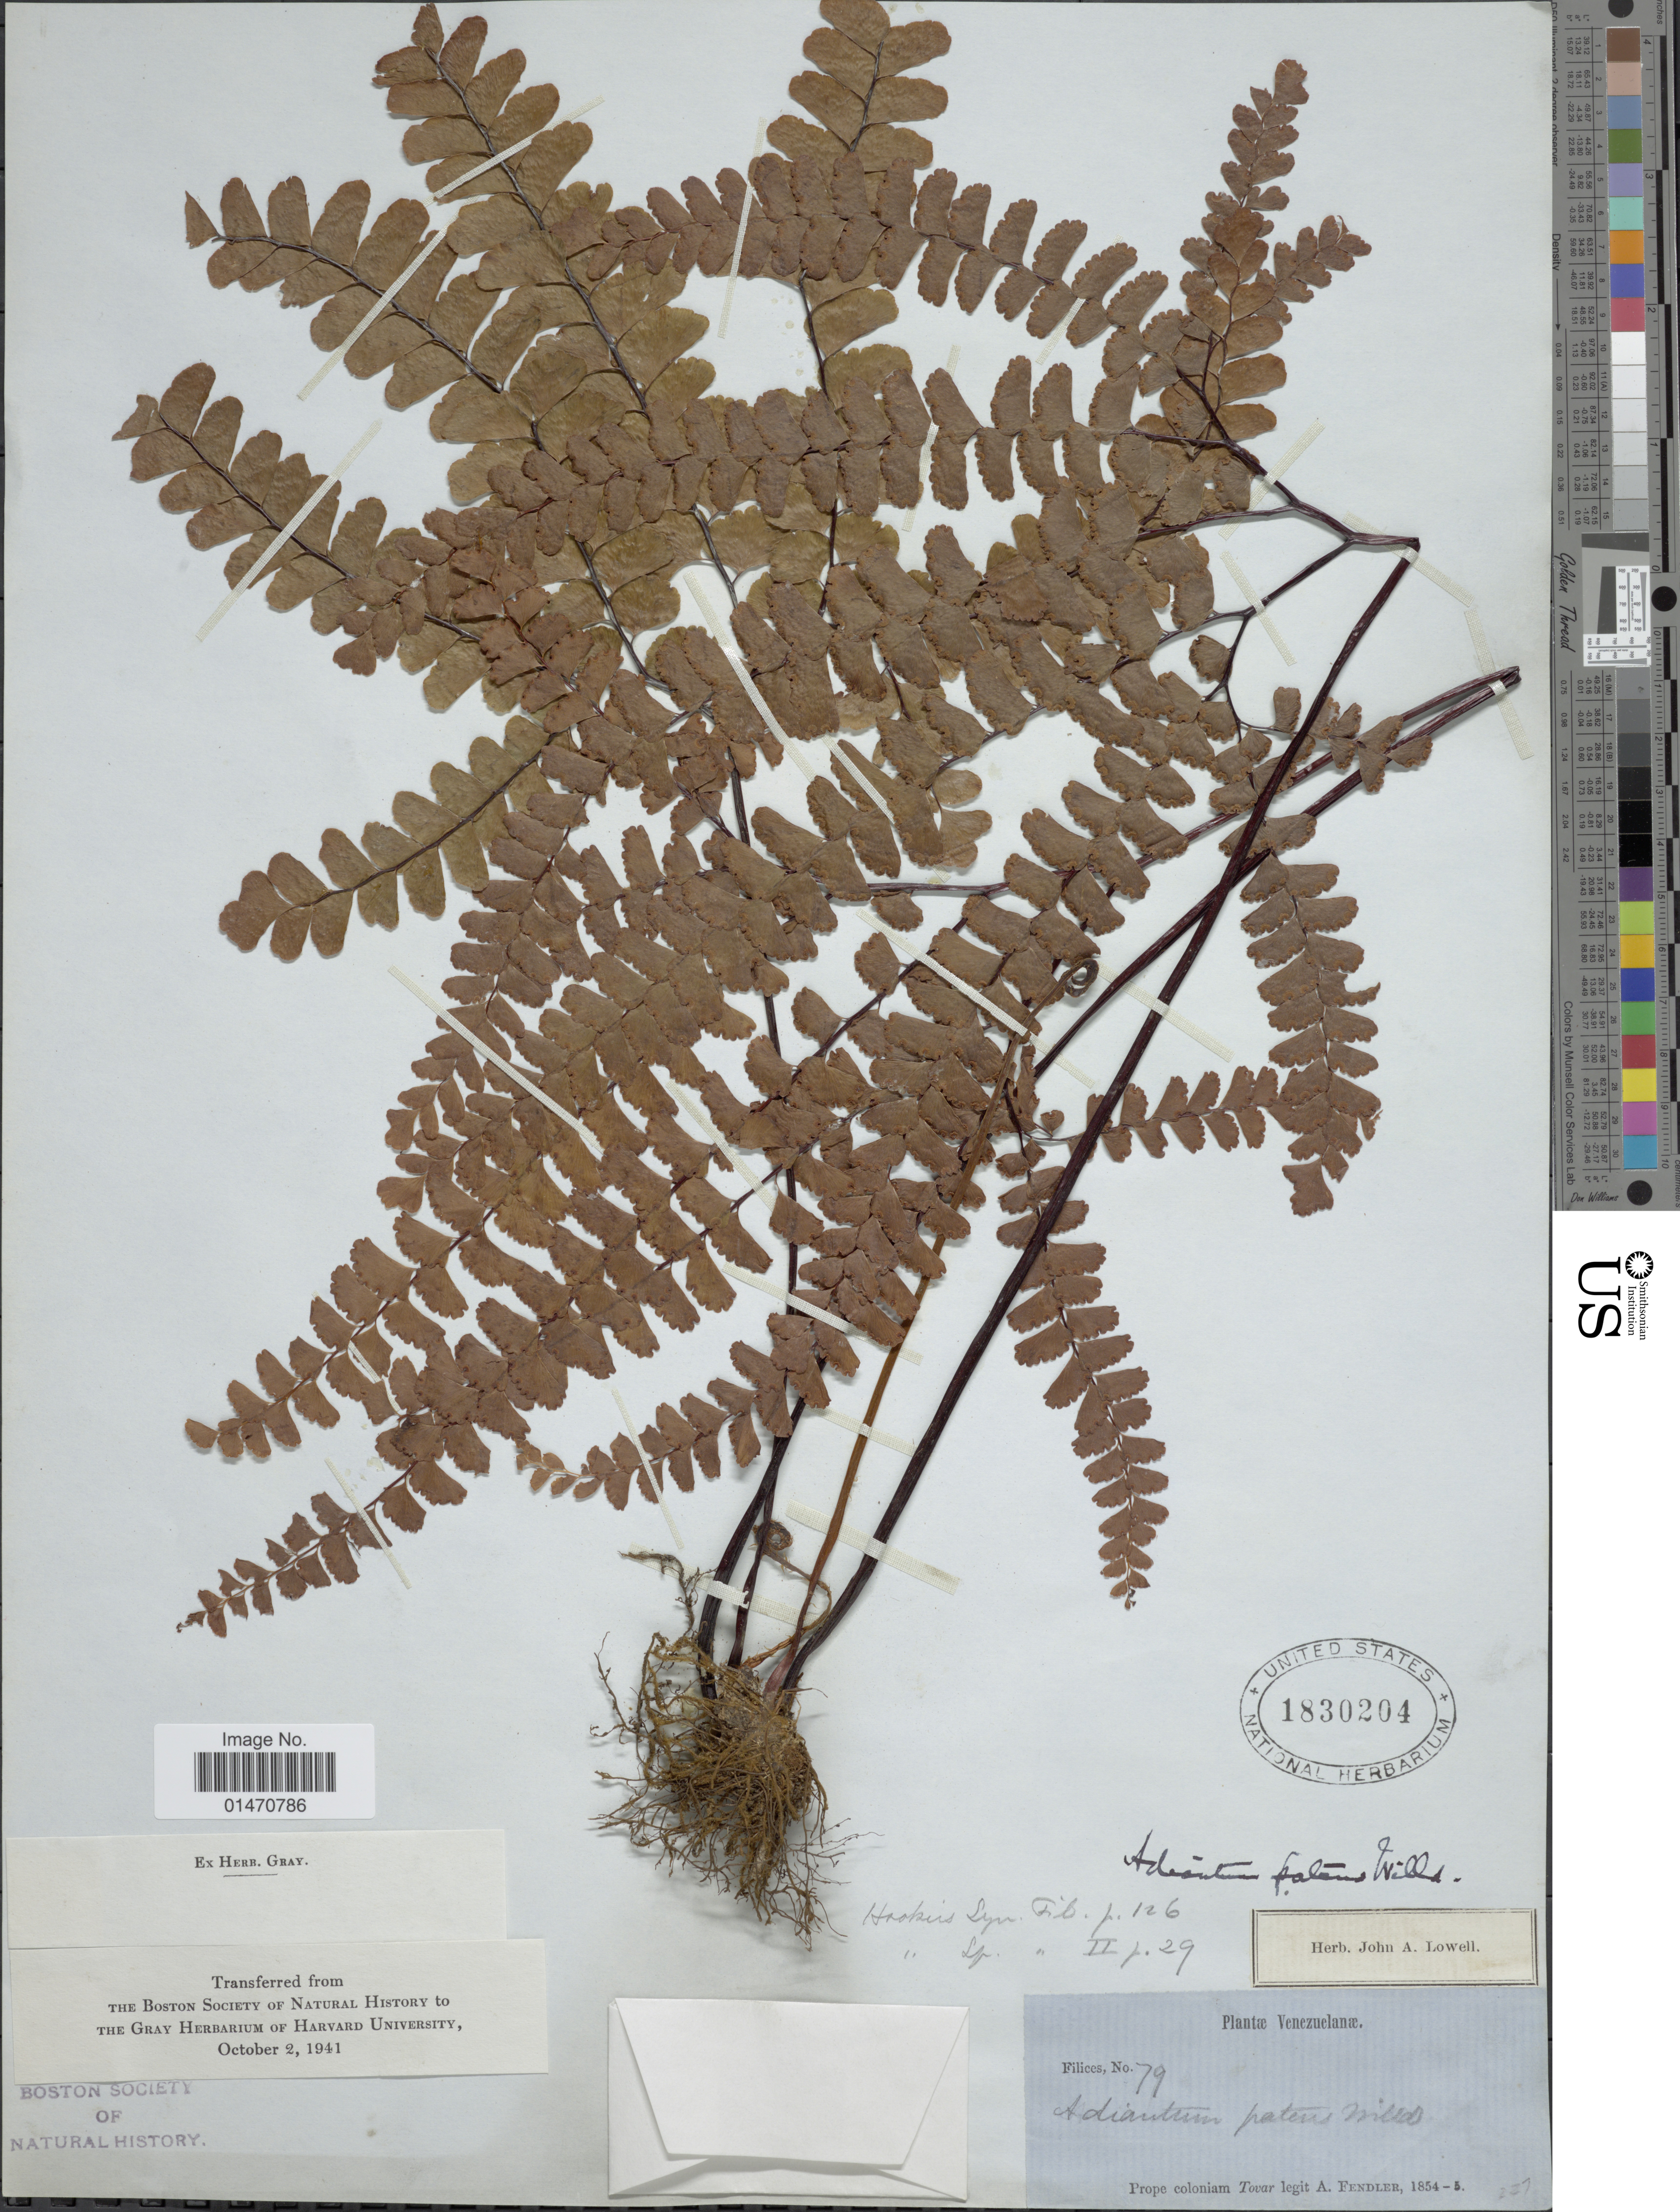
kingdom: Plantae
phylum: Tracheophyta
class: Polypodiopsida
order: Polypodiales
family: Pteridaceae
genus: Adiantum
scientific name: Adiantum patens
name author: Willd.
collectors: A. Fendler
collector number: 79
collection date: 1854/1855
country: Venezuela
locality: Prope Coloniam Tovar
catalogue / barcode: US 1830204